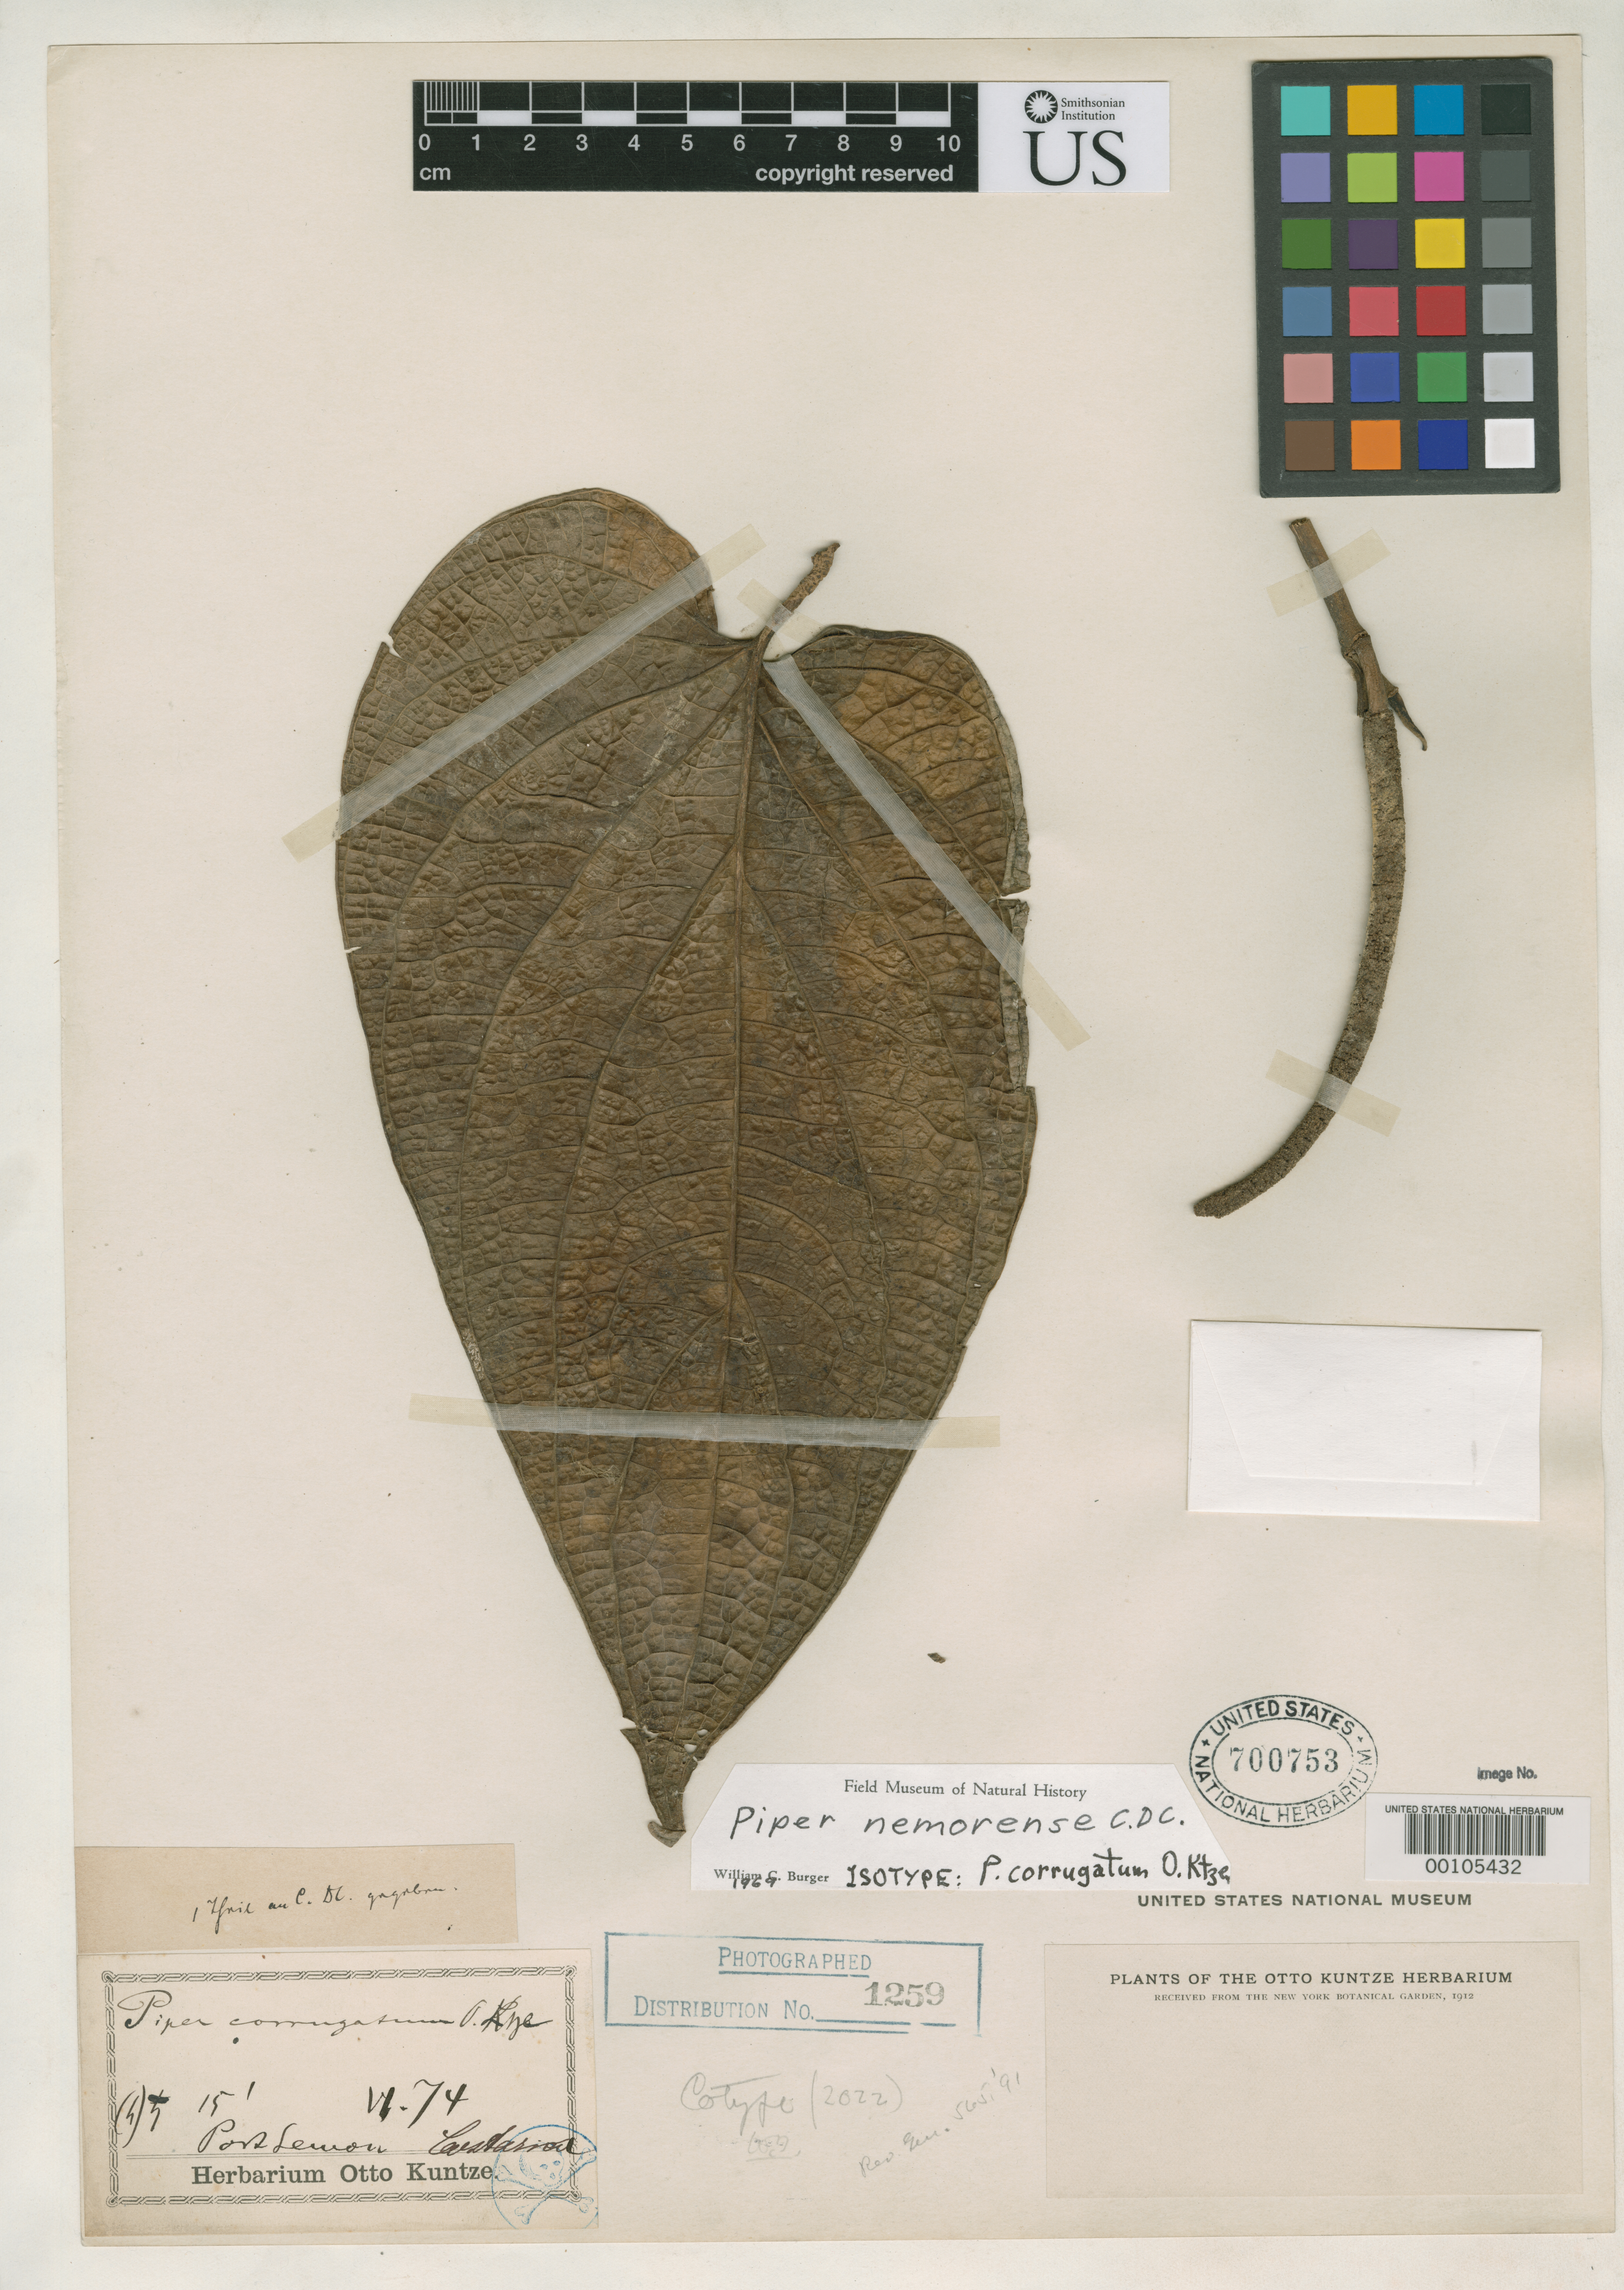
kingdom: Plantae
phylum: Tracheophyta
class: Magnoliopsida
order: Piperales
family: Piperaceae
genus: Piper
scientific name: Piper corrugatum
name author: Kuntze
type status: Isotype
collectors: C.E.O. Kuntze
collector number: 2022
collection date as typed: Jun 1874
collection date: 1874-06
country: Costa Rica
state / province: Limón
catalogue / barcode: US 700753